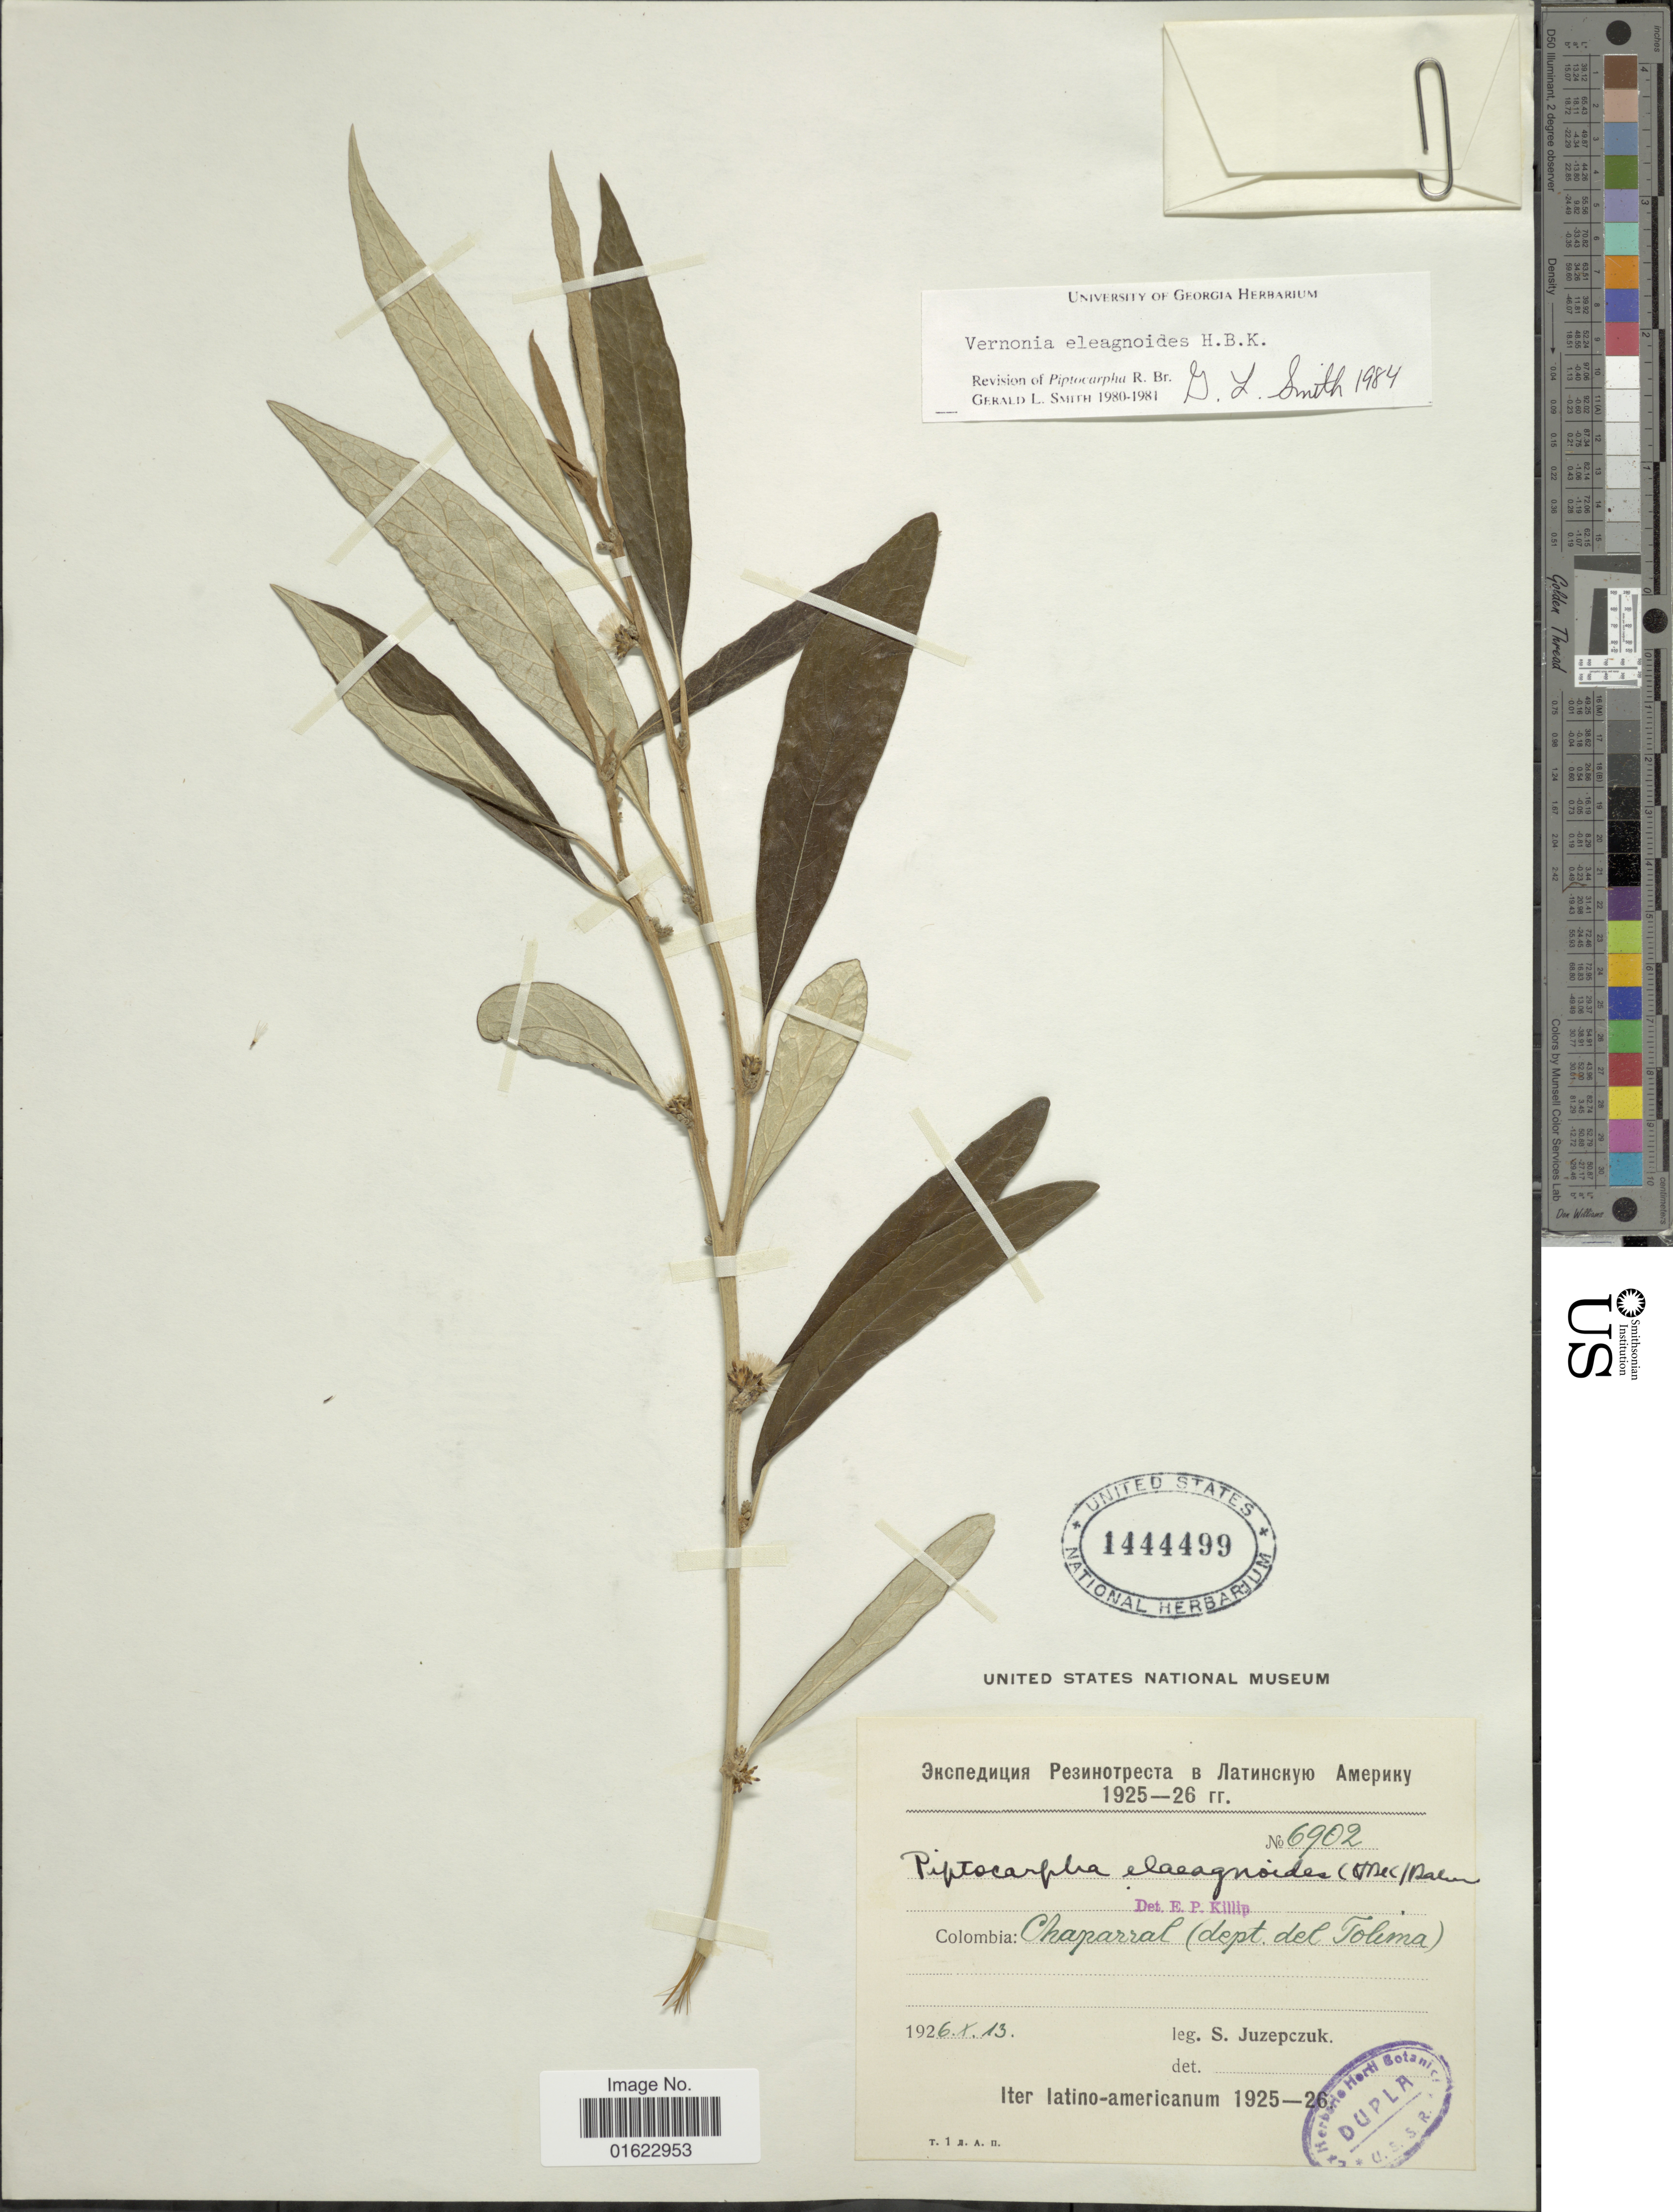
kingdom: Plantae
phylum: Tracheophyta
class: Magnoliopsida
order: Asterales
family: Asteraceae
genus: Pseudopiptocarpha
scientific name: Pseudopiptocarpha eleagnoides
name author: (Kunth) H. Rob.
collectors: S. V. Juzepczuk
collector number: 6902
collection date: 1926-10-13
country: Colombia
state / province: Tolima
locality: Colombia: Chaparral (dept. del Tolima).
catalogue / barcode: US 1444499